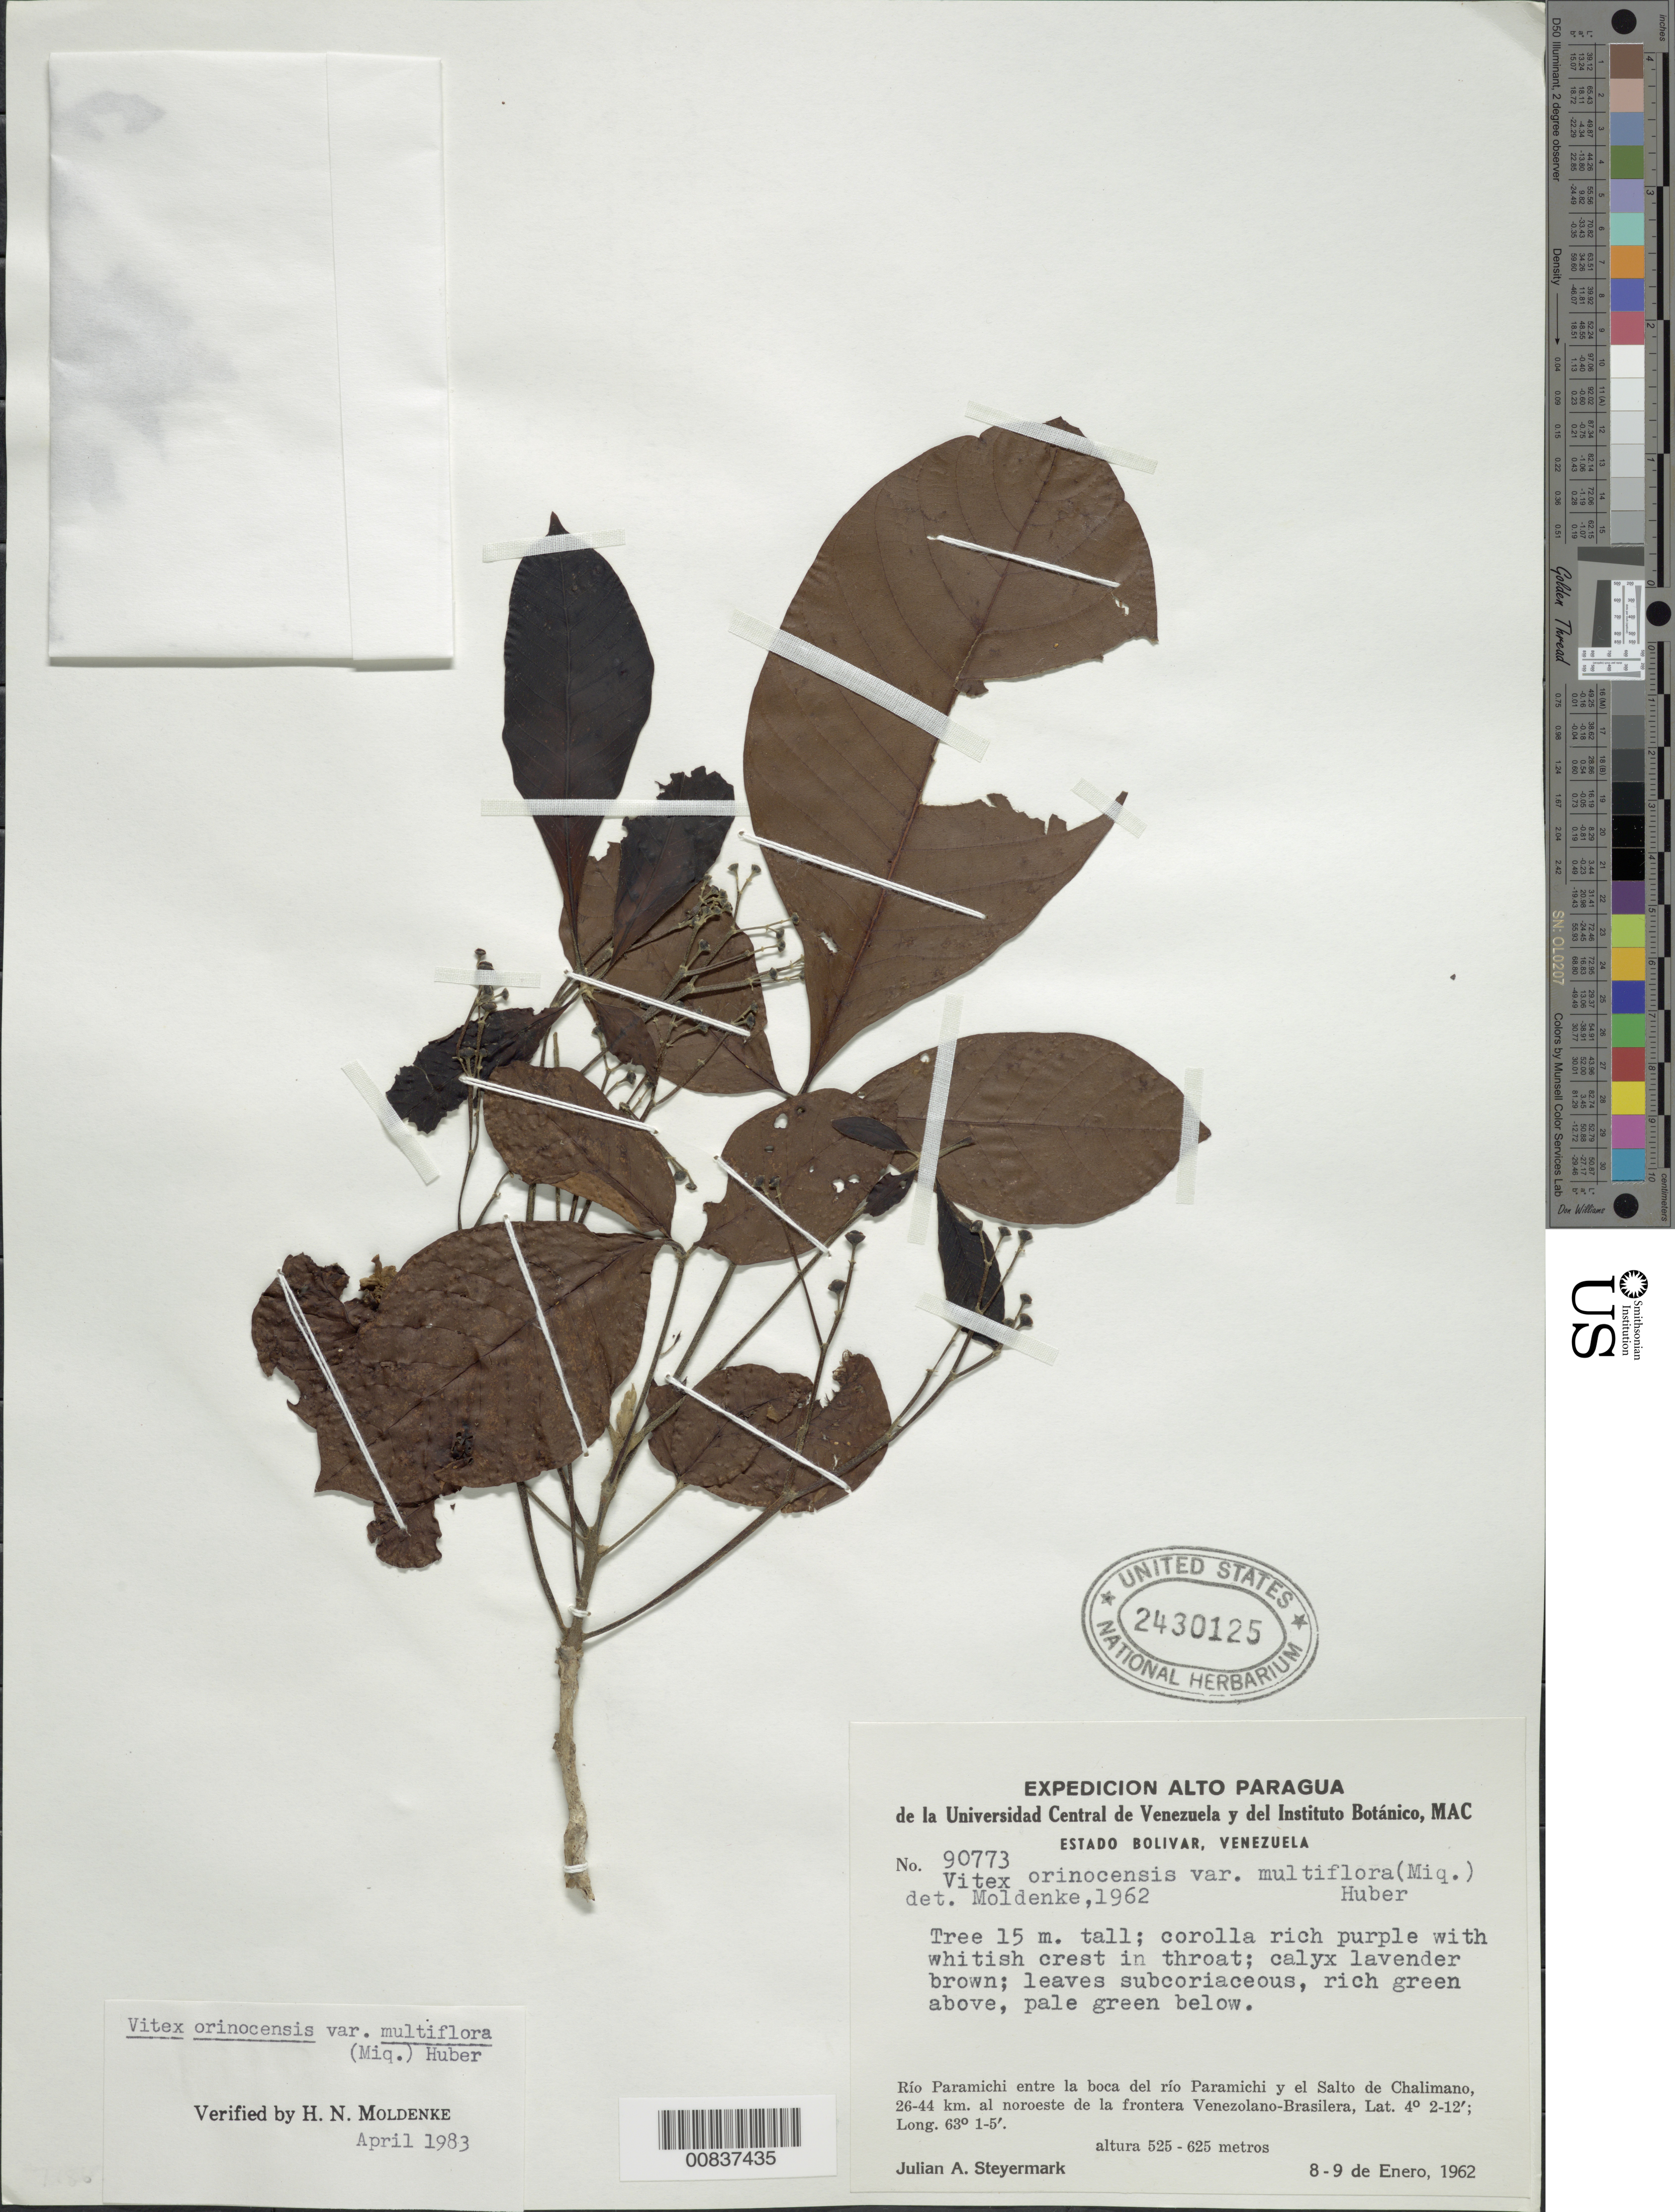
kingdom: Plantae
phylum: Tracheophyta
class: Magnoliopsida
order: Lamiales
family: Lamiaceae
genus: Vitex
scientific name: Vitex orinocensis var. multiflora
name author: (Miq.) Huber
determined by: Moldenke, H. N.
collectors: J. Steyermark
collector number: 90773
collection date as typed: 8-Jan-62 to 9-Jan-62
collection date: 1962-01-08/1962-01-09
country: Venezuela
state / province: Bolívar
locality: Río Paramichi entre la boca del río Paramichi y el Salto de Chalimano, 26-44 NE de la Venezuela-Brazil border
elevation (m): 525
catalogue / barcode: US 2430125